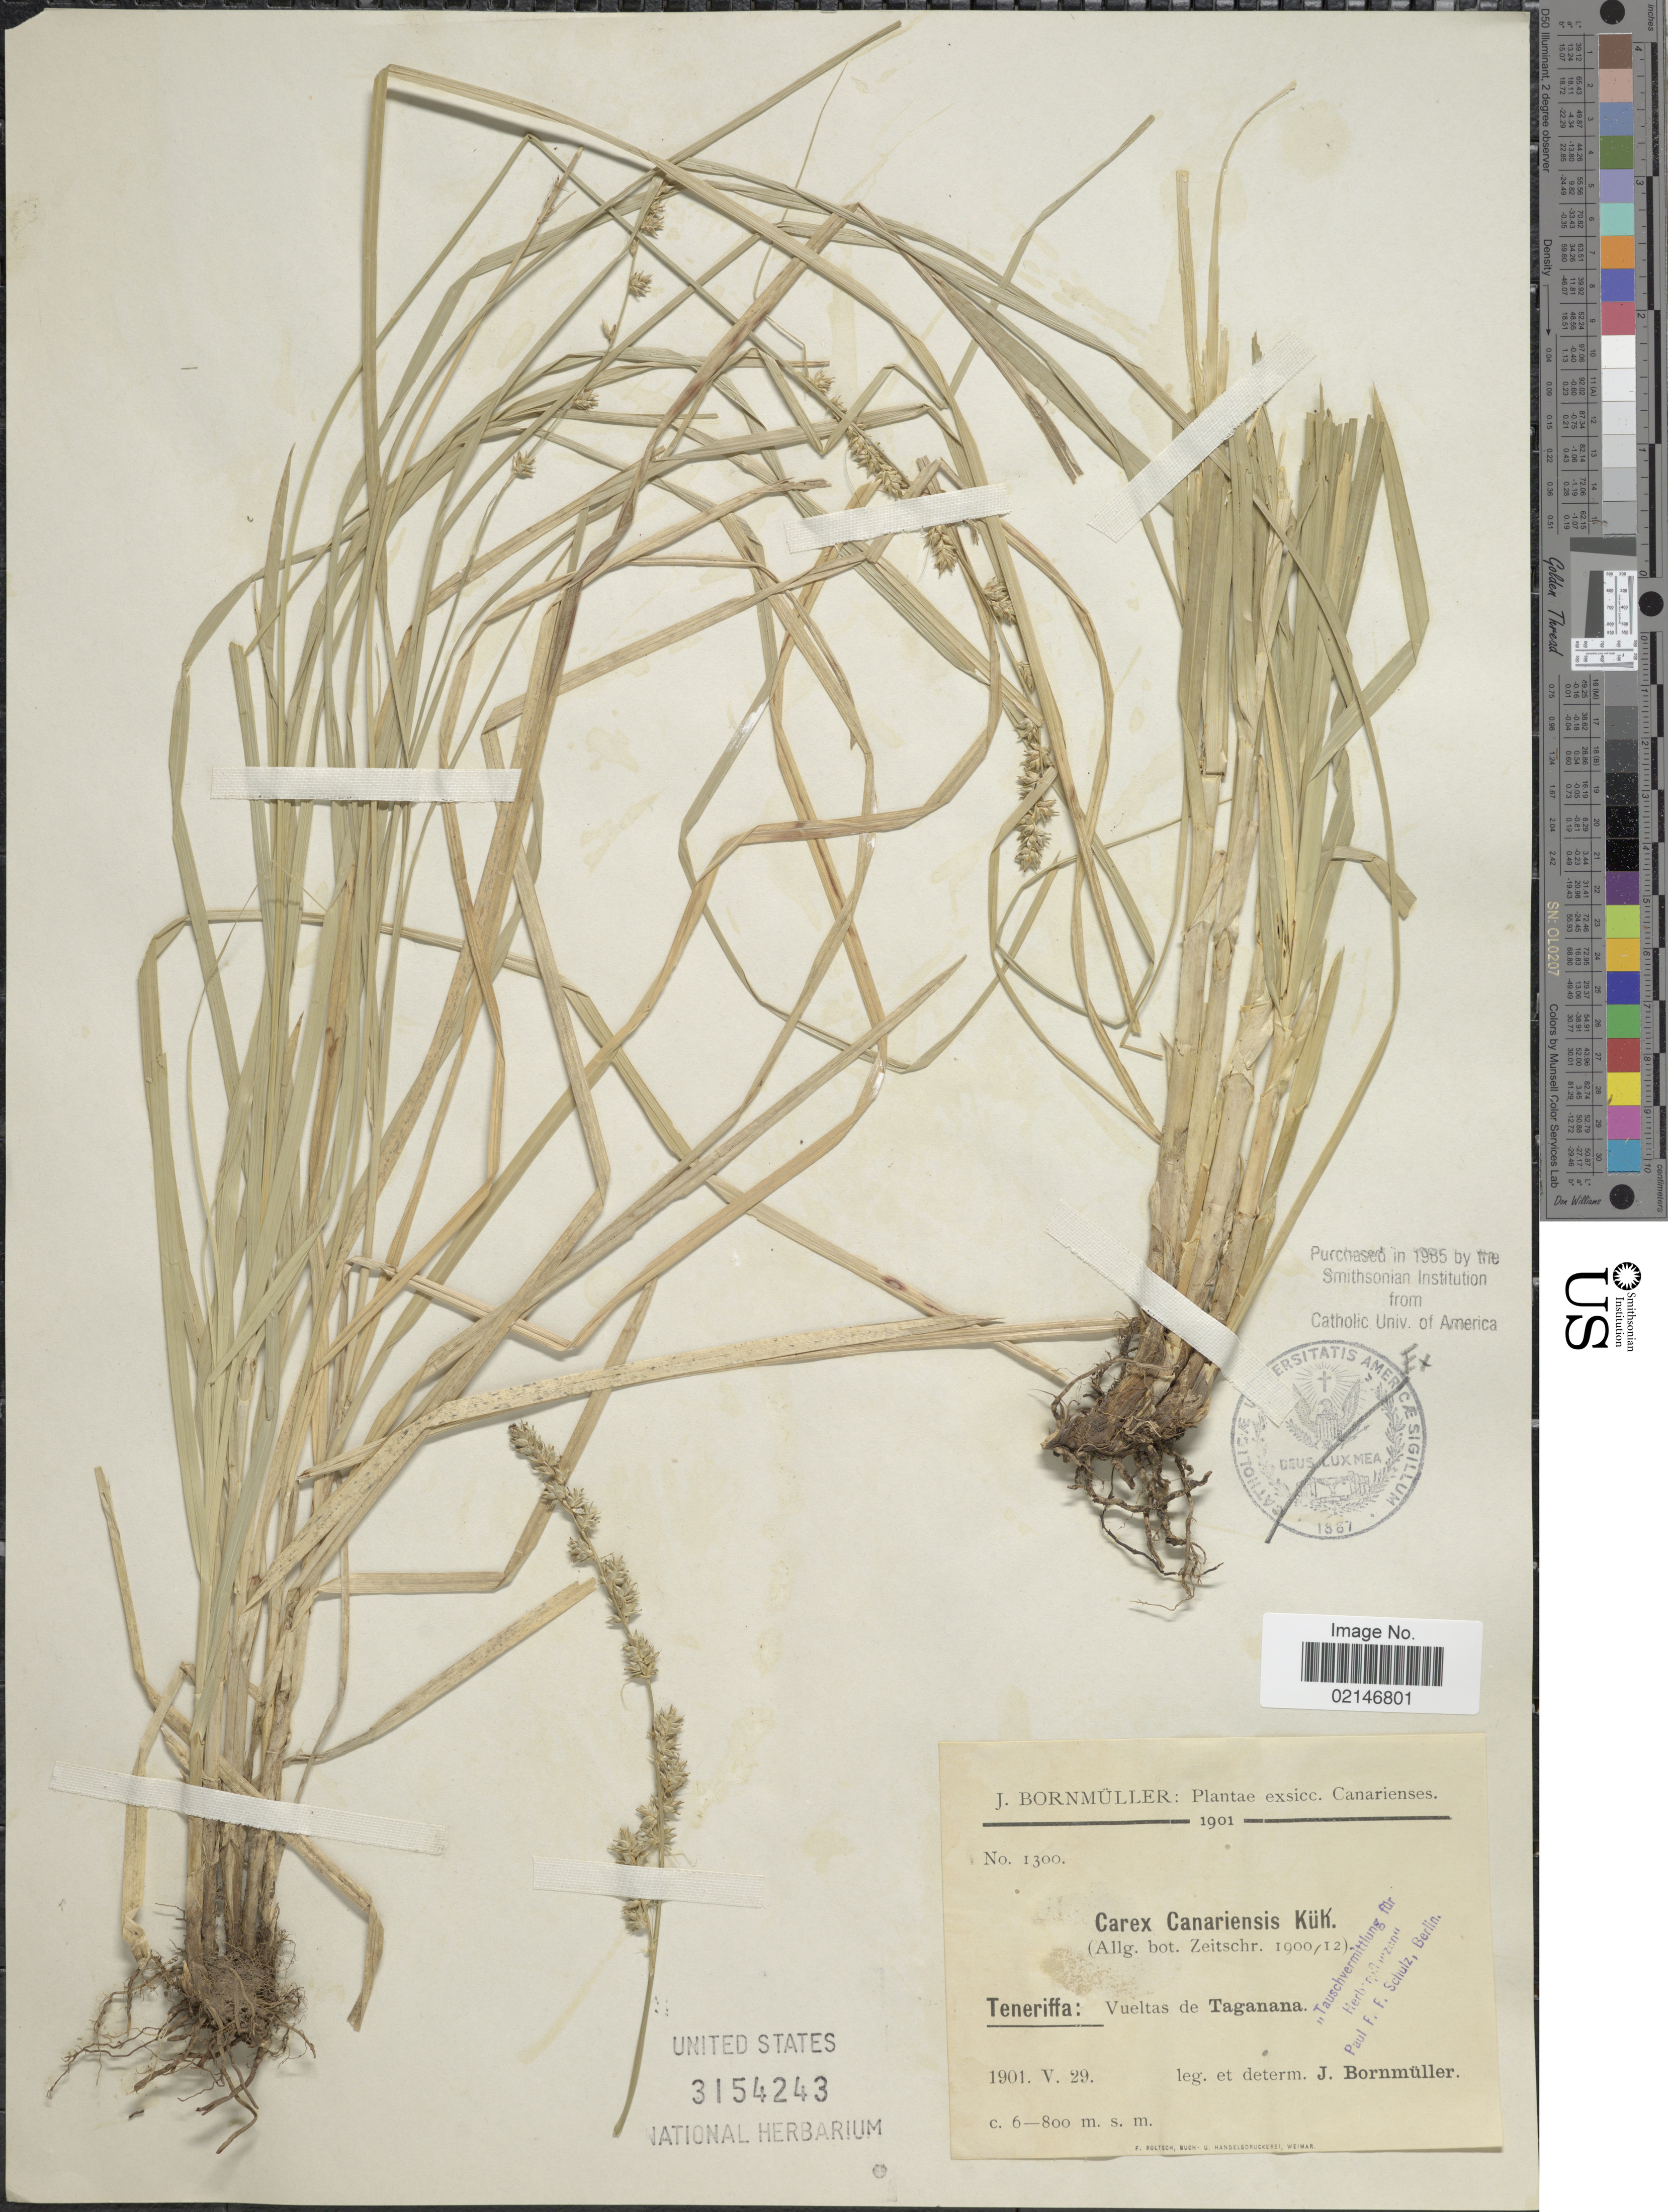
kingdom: Plantae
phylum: Tracheophyta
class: Liliopsida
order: Poales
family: Cyperaceae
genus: Carex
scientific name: Carex canariensis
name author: Kük.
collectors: J. Bornmüller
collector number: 1300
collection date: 1901-05-29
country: Spain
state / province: Canarias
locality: Canarienses, Teneriffa: Vueltas de Taganana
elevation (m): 600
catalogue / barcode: US 3154243